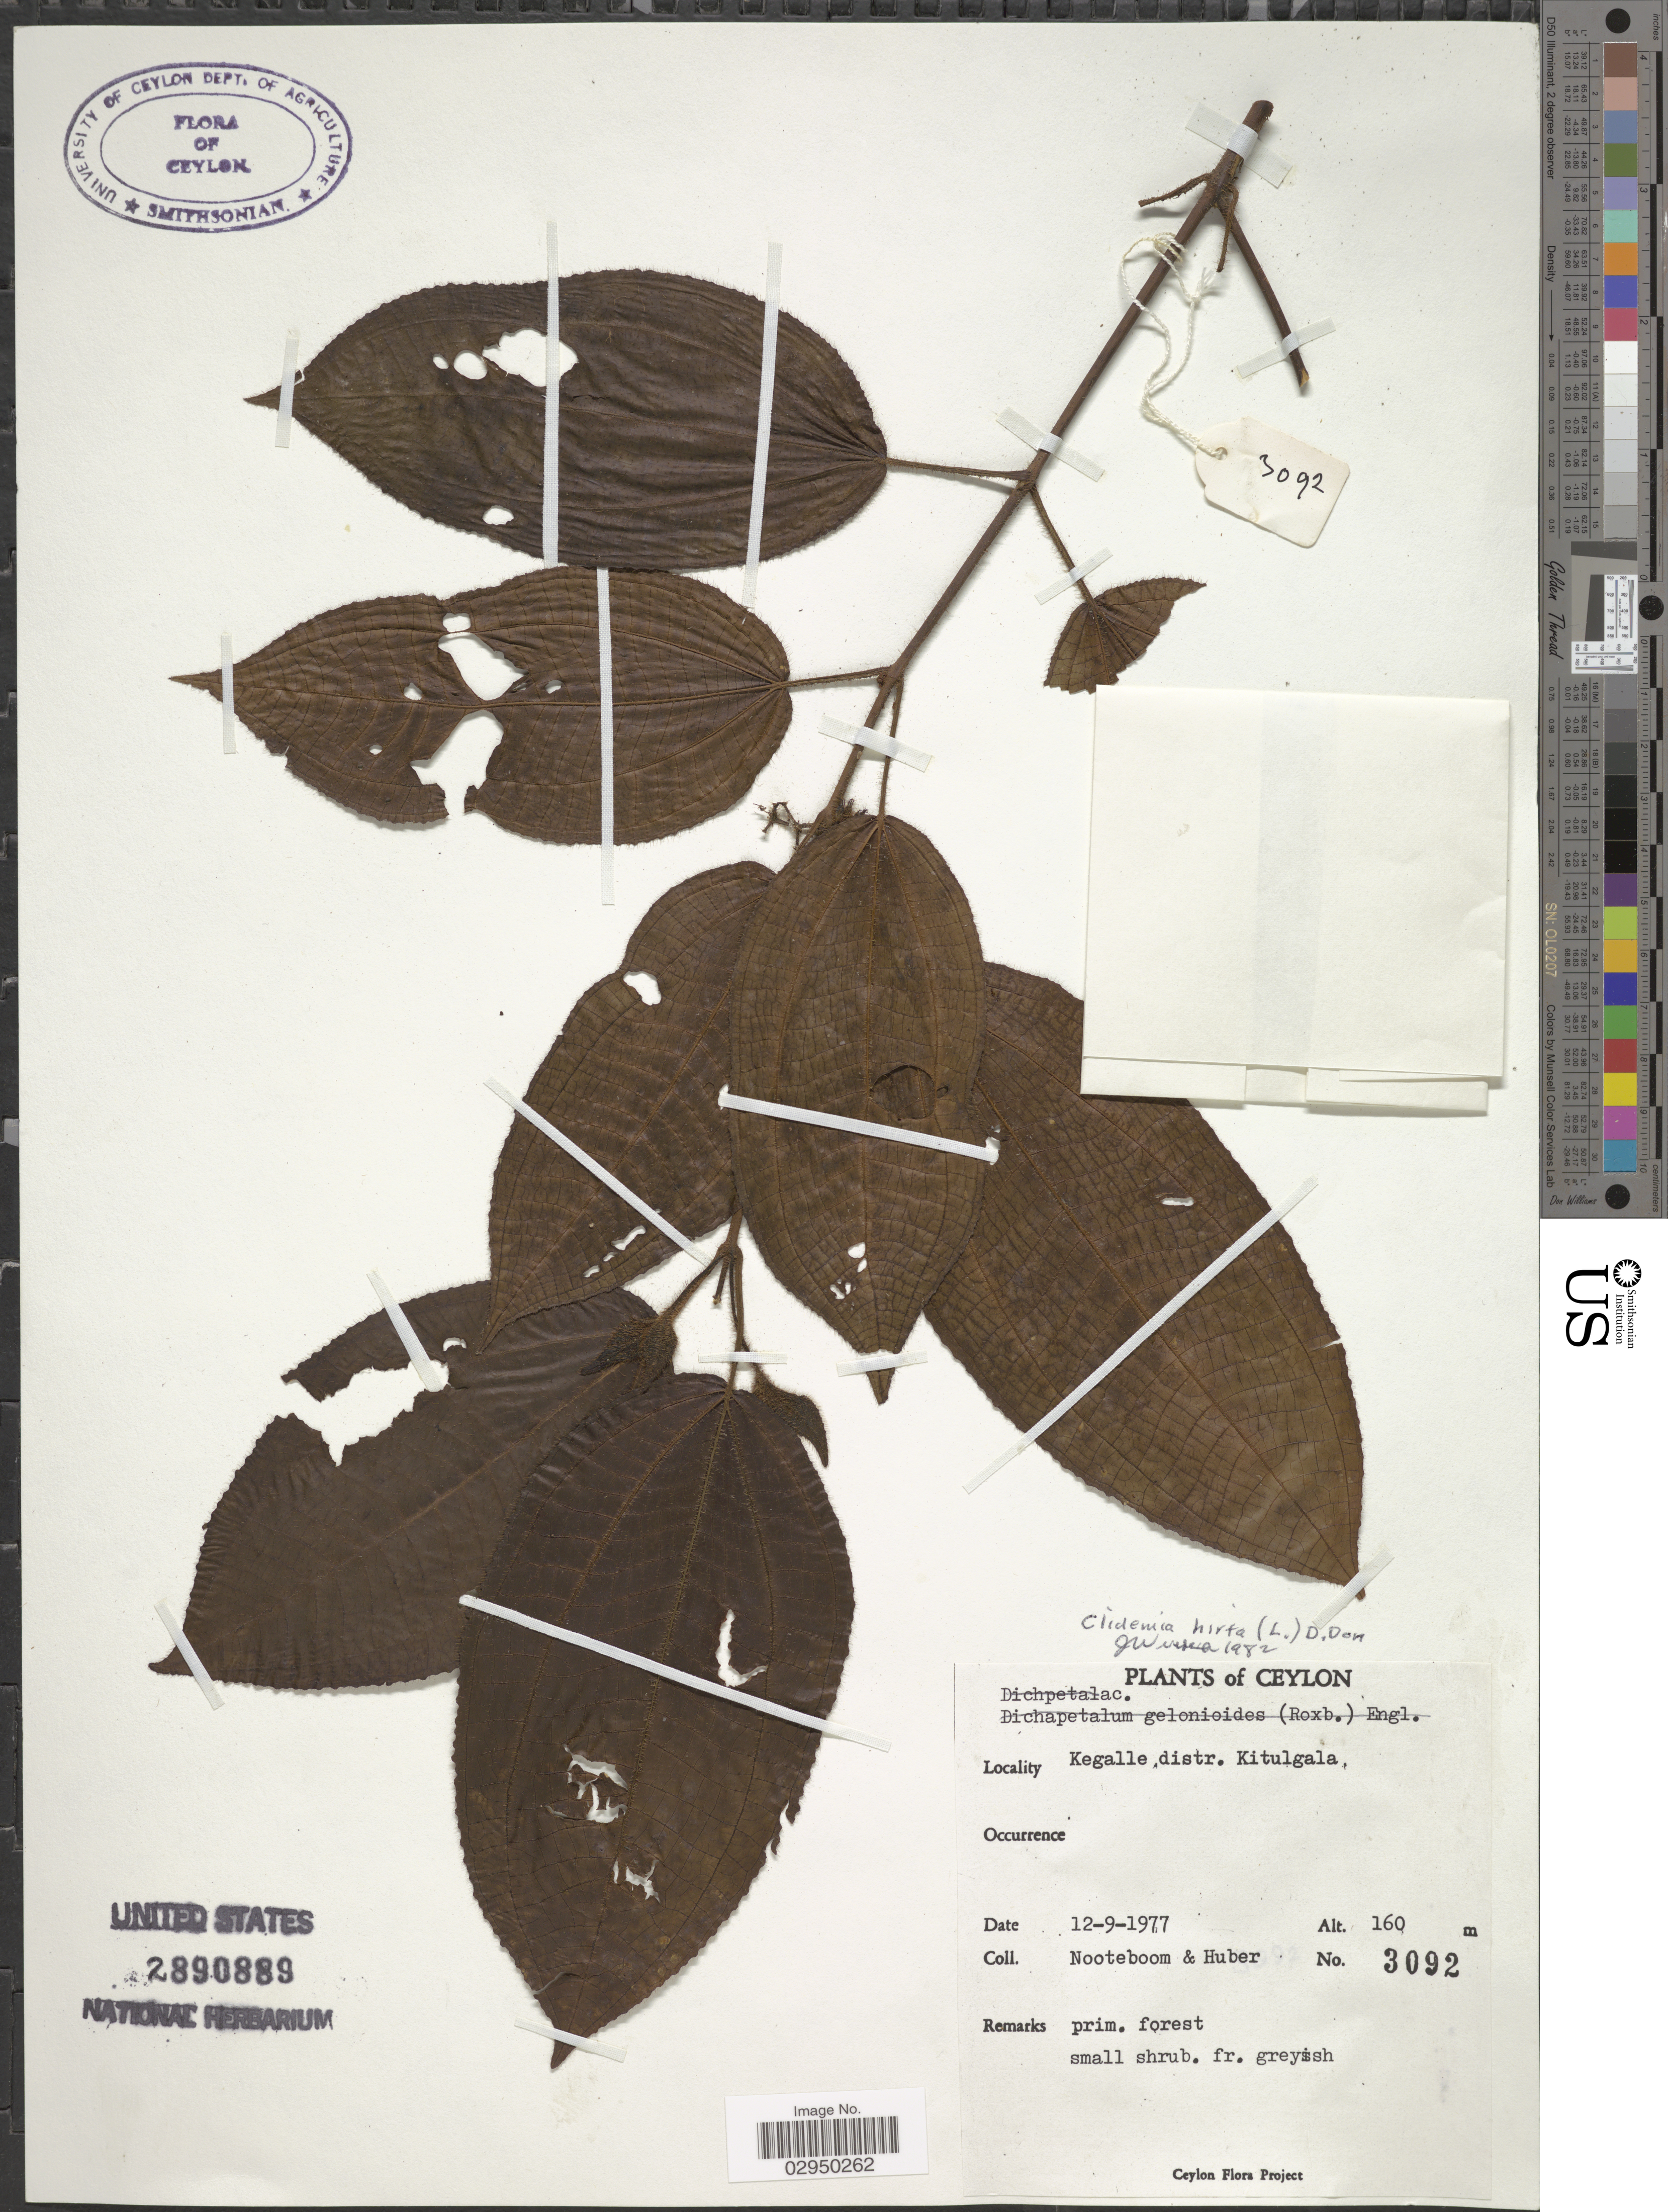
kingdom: Plantae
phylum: Tracheophyta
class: Magnoliopsida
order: Myrtales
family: Melastomataceae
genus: Clidemia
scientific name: Clidemia hirta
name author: (L.) D. Don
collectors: Nooteboom, -- & Huber, --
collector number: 3092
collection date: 1977-09-12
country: Sri Lanka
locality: Ceylon. Kegalle distr. Kitulgala.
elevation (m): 160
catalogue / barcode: US 2890889